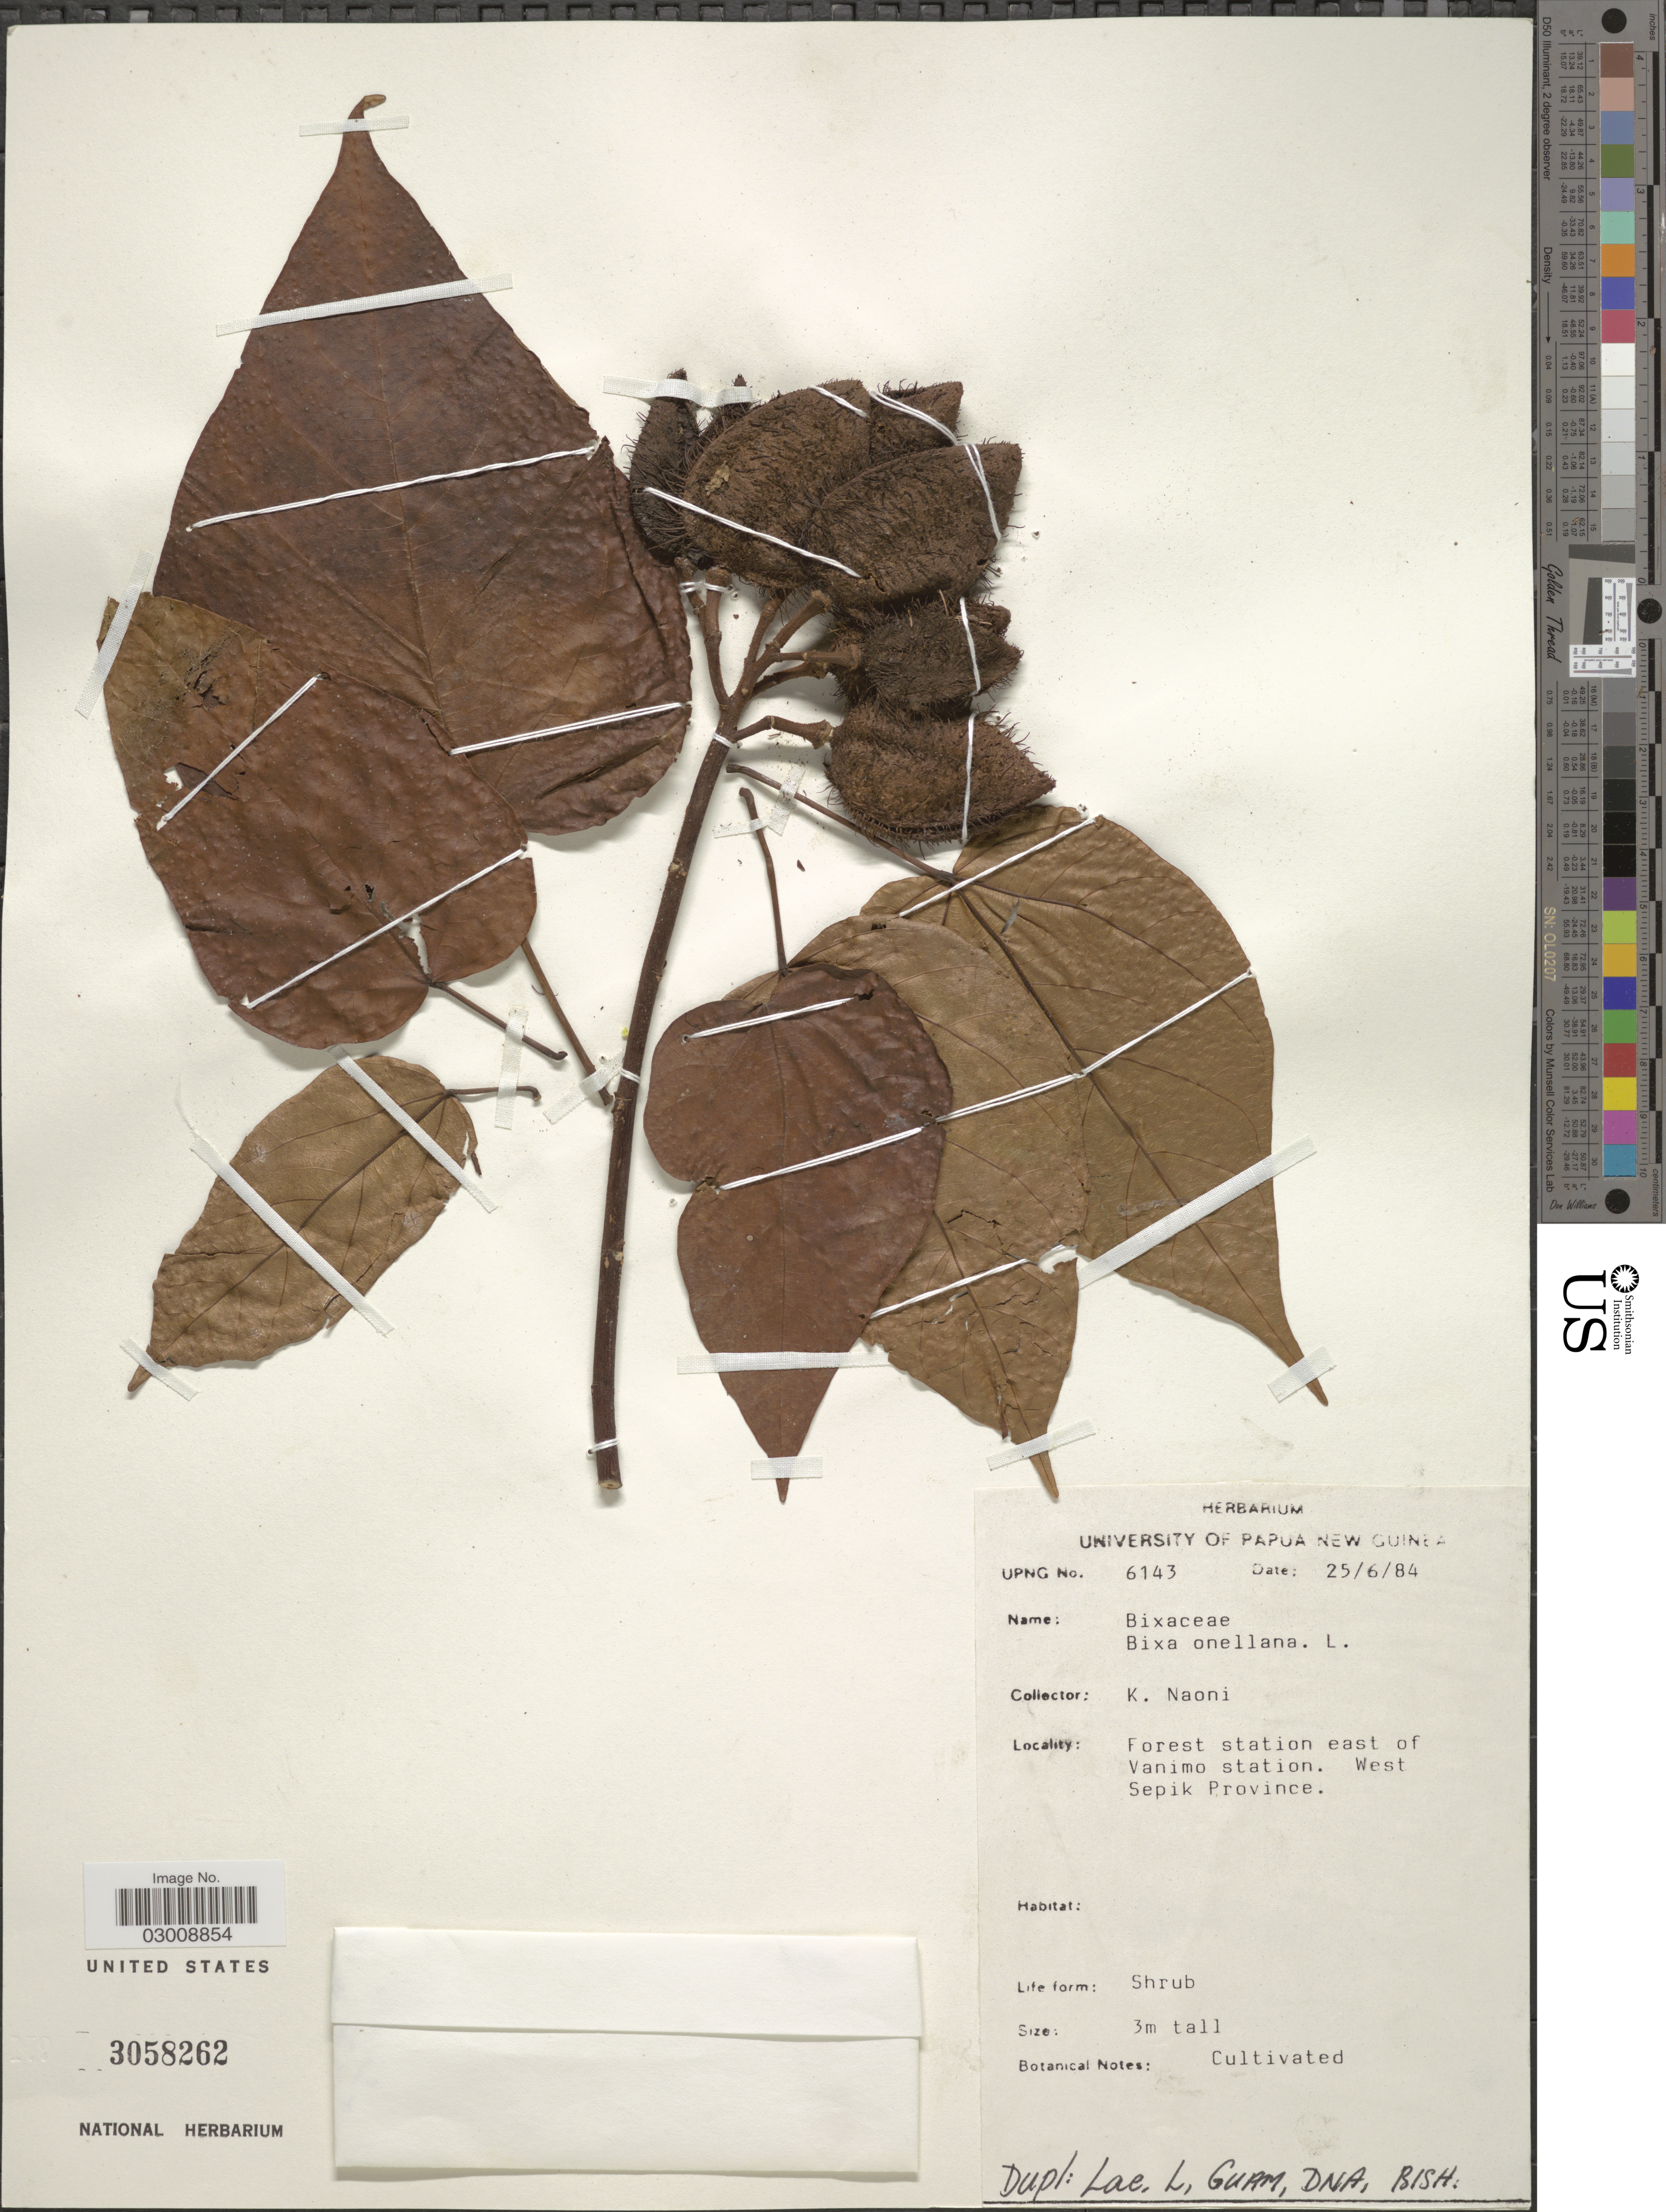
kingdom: Plantae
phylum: Tracheophyta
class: Magnoliopsida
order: Malvales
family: Bixaceae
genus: Bixa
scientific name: Bixa orellana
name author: L.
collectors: K. Naoni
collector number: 6143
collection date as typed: Transcribed d/m/y: 25/6/84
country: Papua New Guinea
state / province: Sandaun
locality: Forest station east of Vanimo station. West Sepik Province.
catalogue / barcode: US 3058262